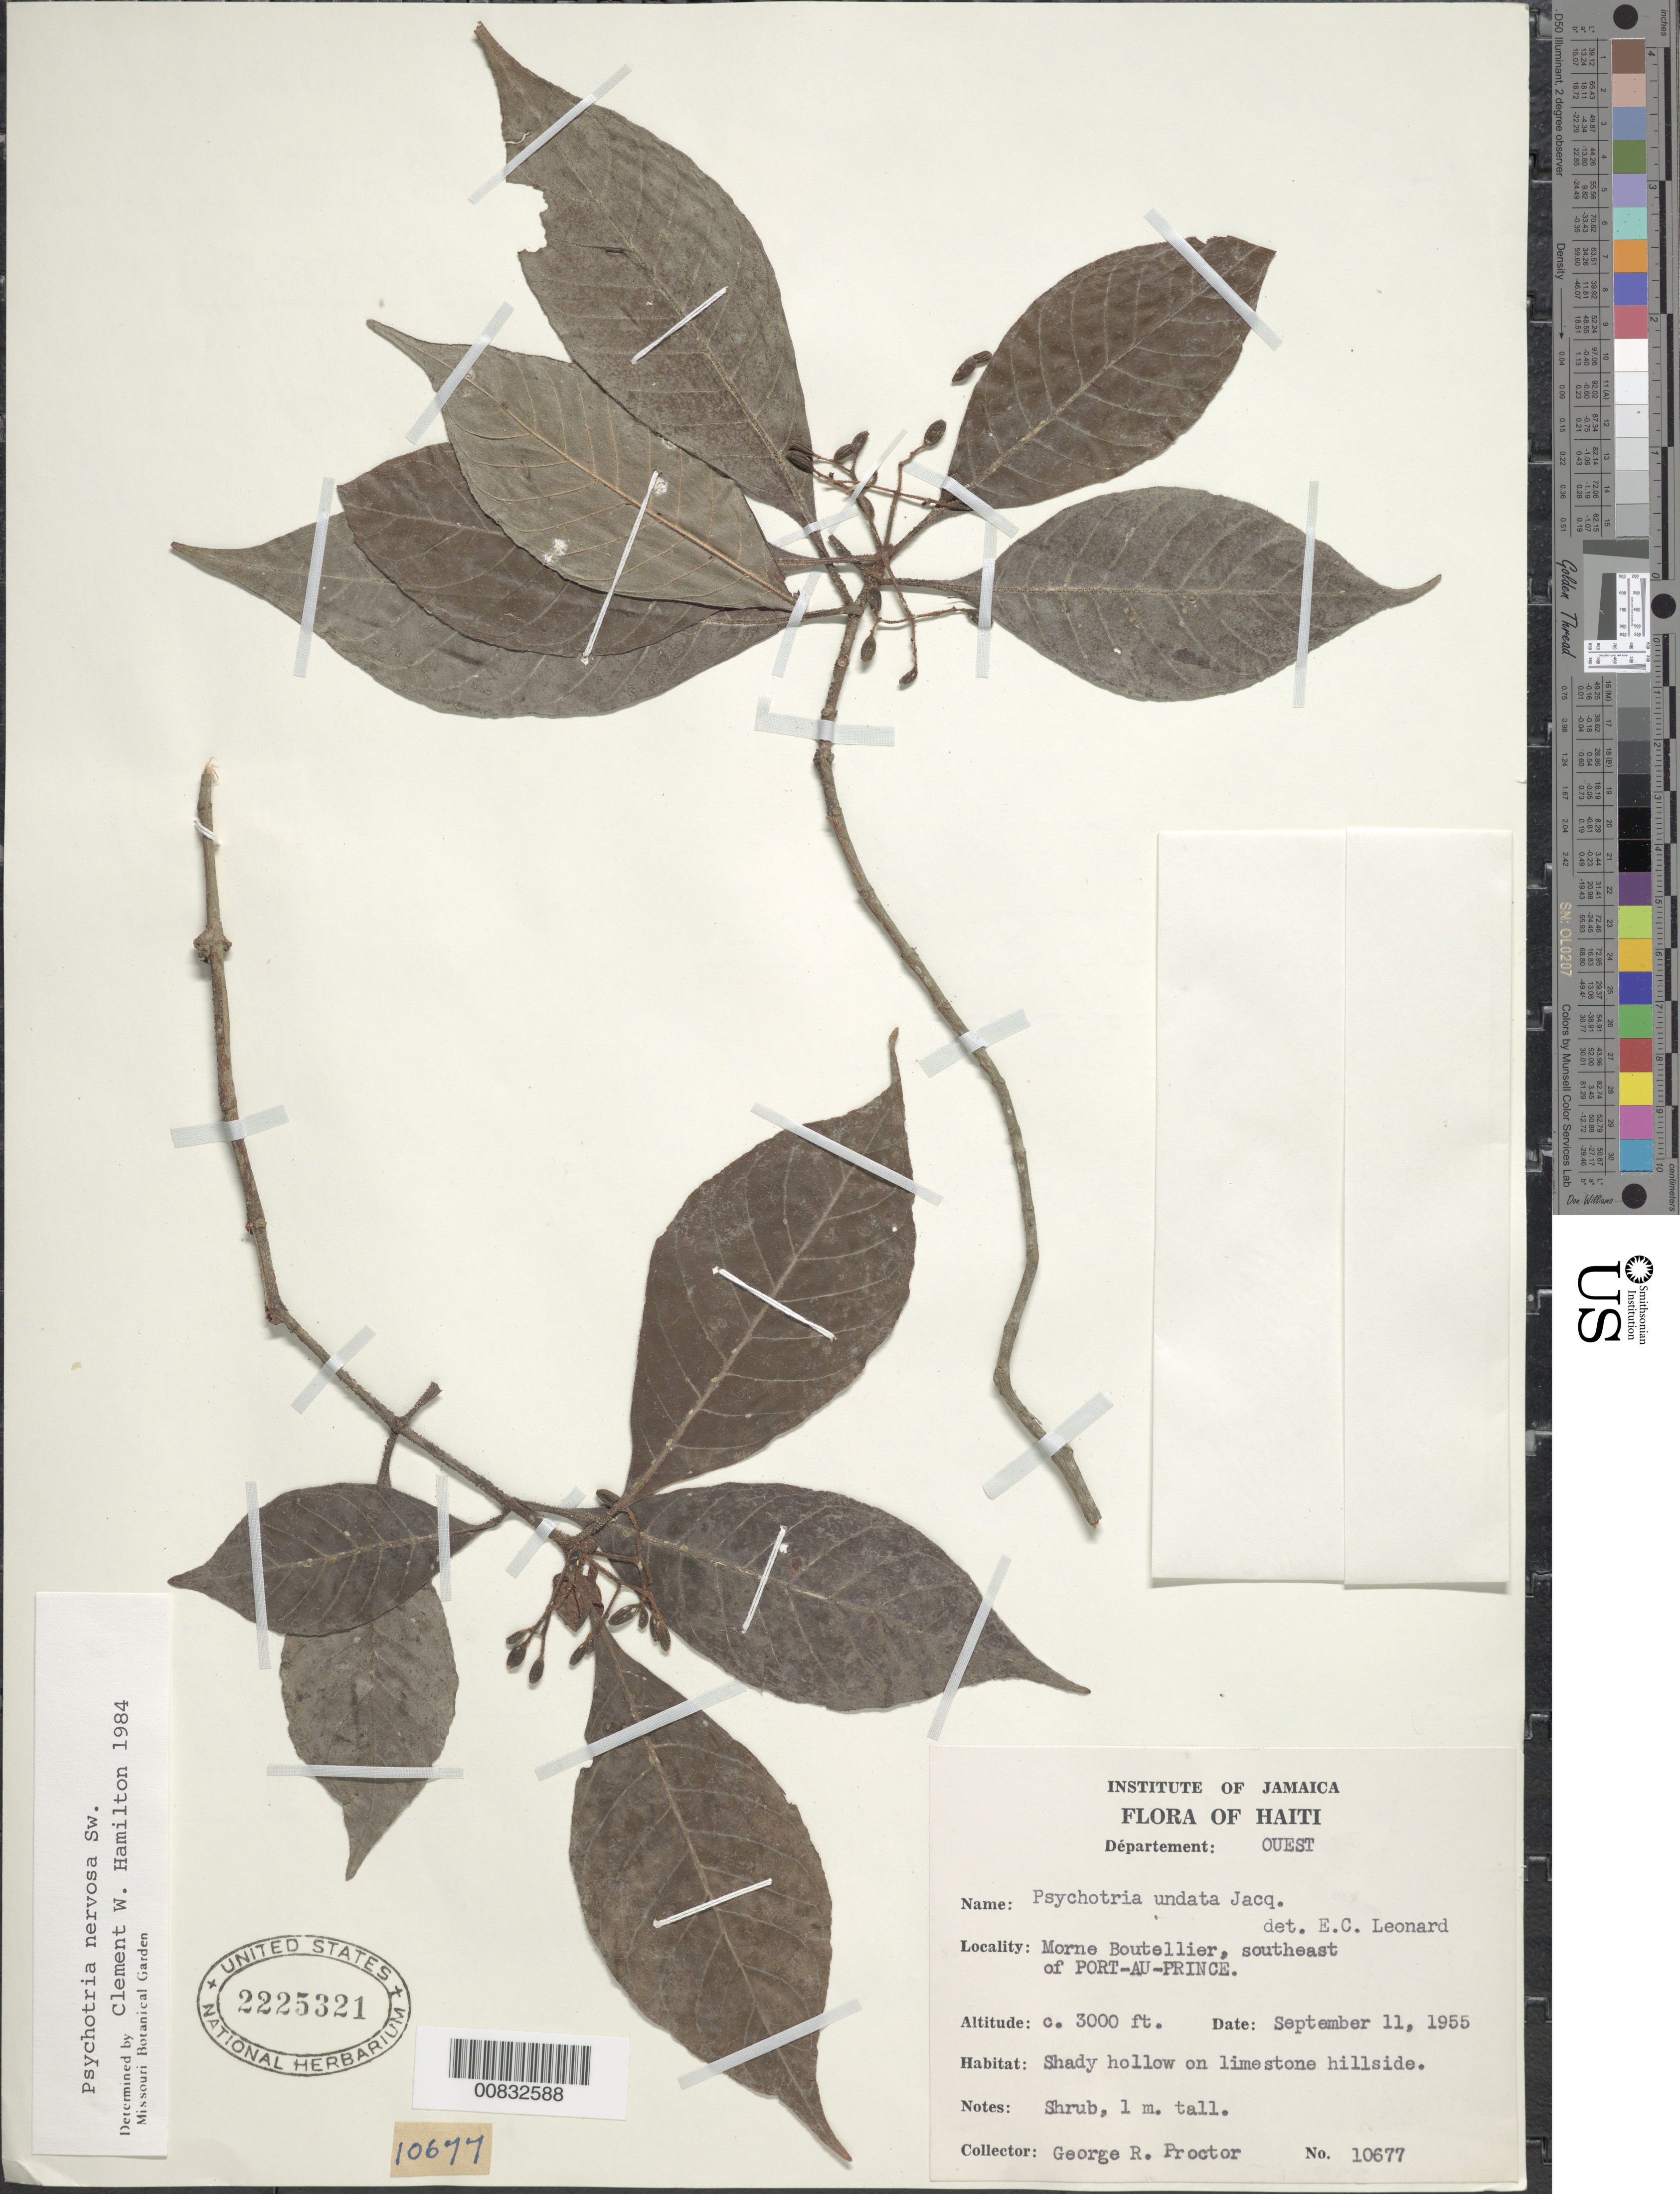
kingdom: Plantae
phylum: Tracheophyta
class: Magnoliopsida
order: Gentianales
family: Rubiaceae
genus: Psychotria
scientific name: Psychotria nervosa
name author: Sw.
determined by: Hamilton, C. W.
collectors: G. R. Proctor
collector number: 10677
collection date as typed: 11 Sep 1955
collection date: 1955-09-11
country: Haiti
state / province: Ouest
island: Hispaniola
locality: Morne Boutellier, SE of Port au Prince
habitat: Shady hollow on limestone hillside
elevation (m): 914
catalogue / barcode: US 2225321